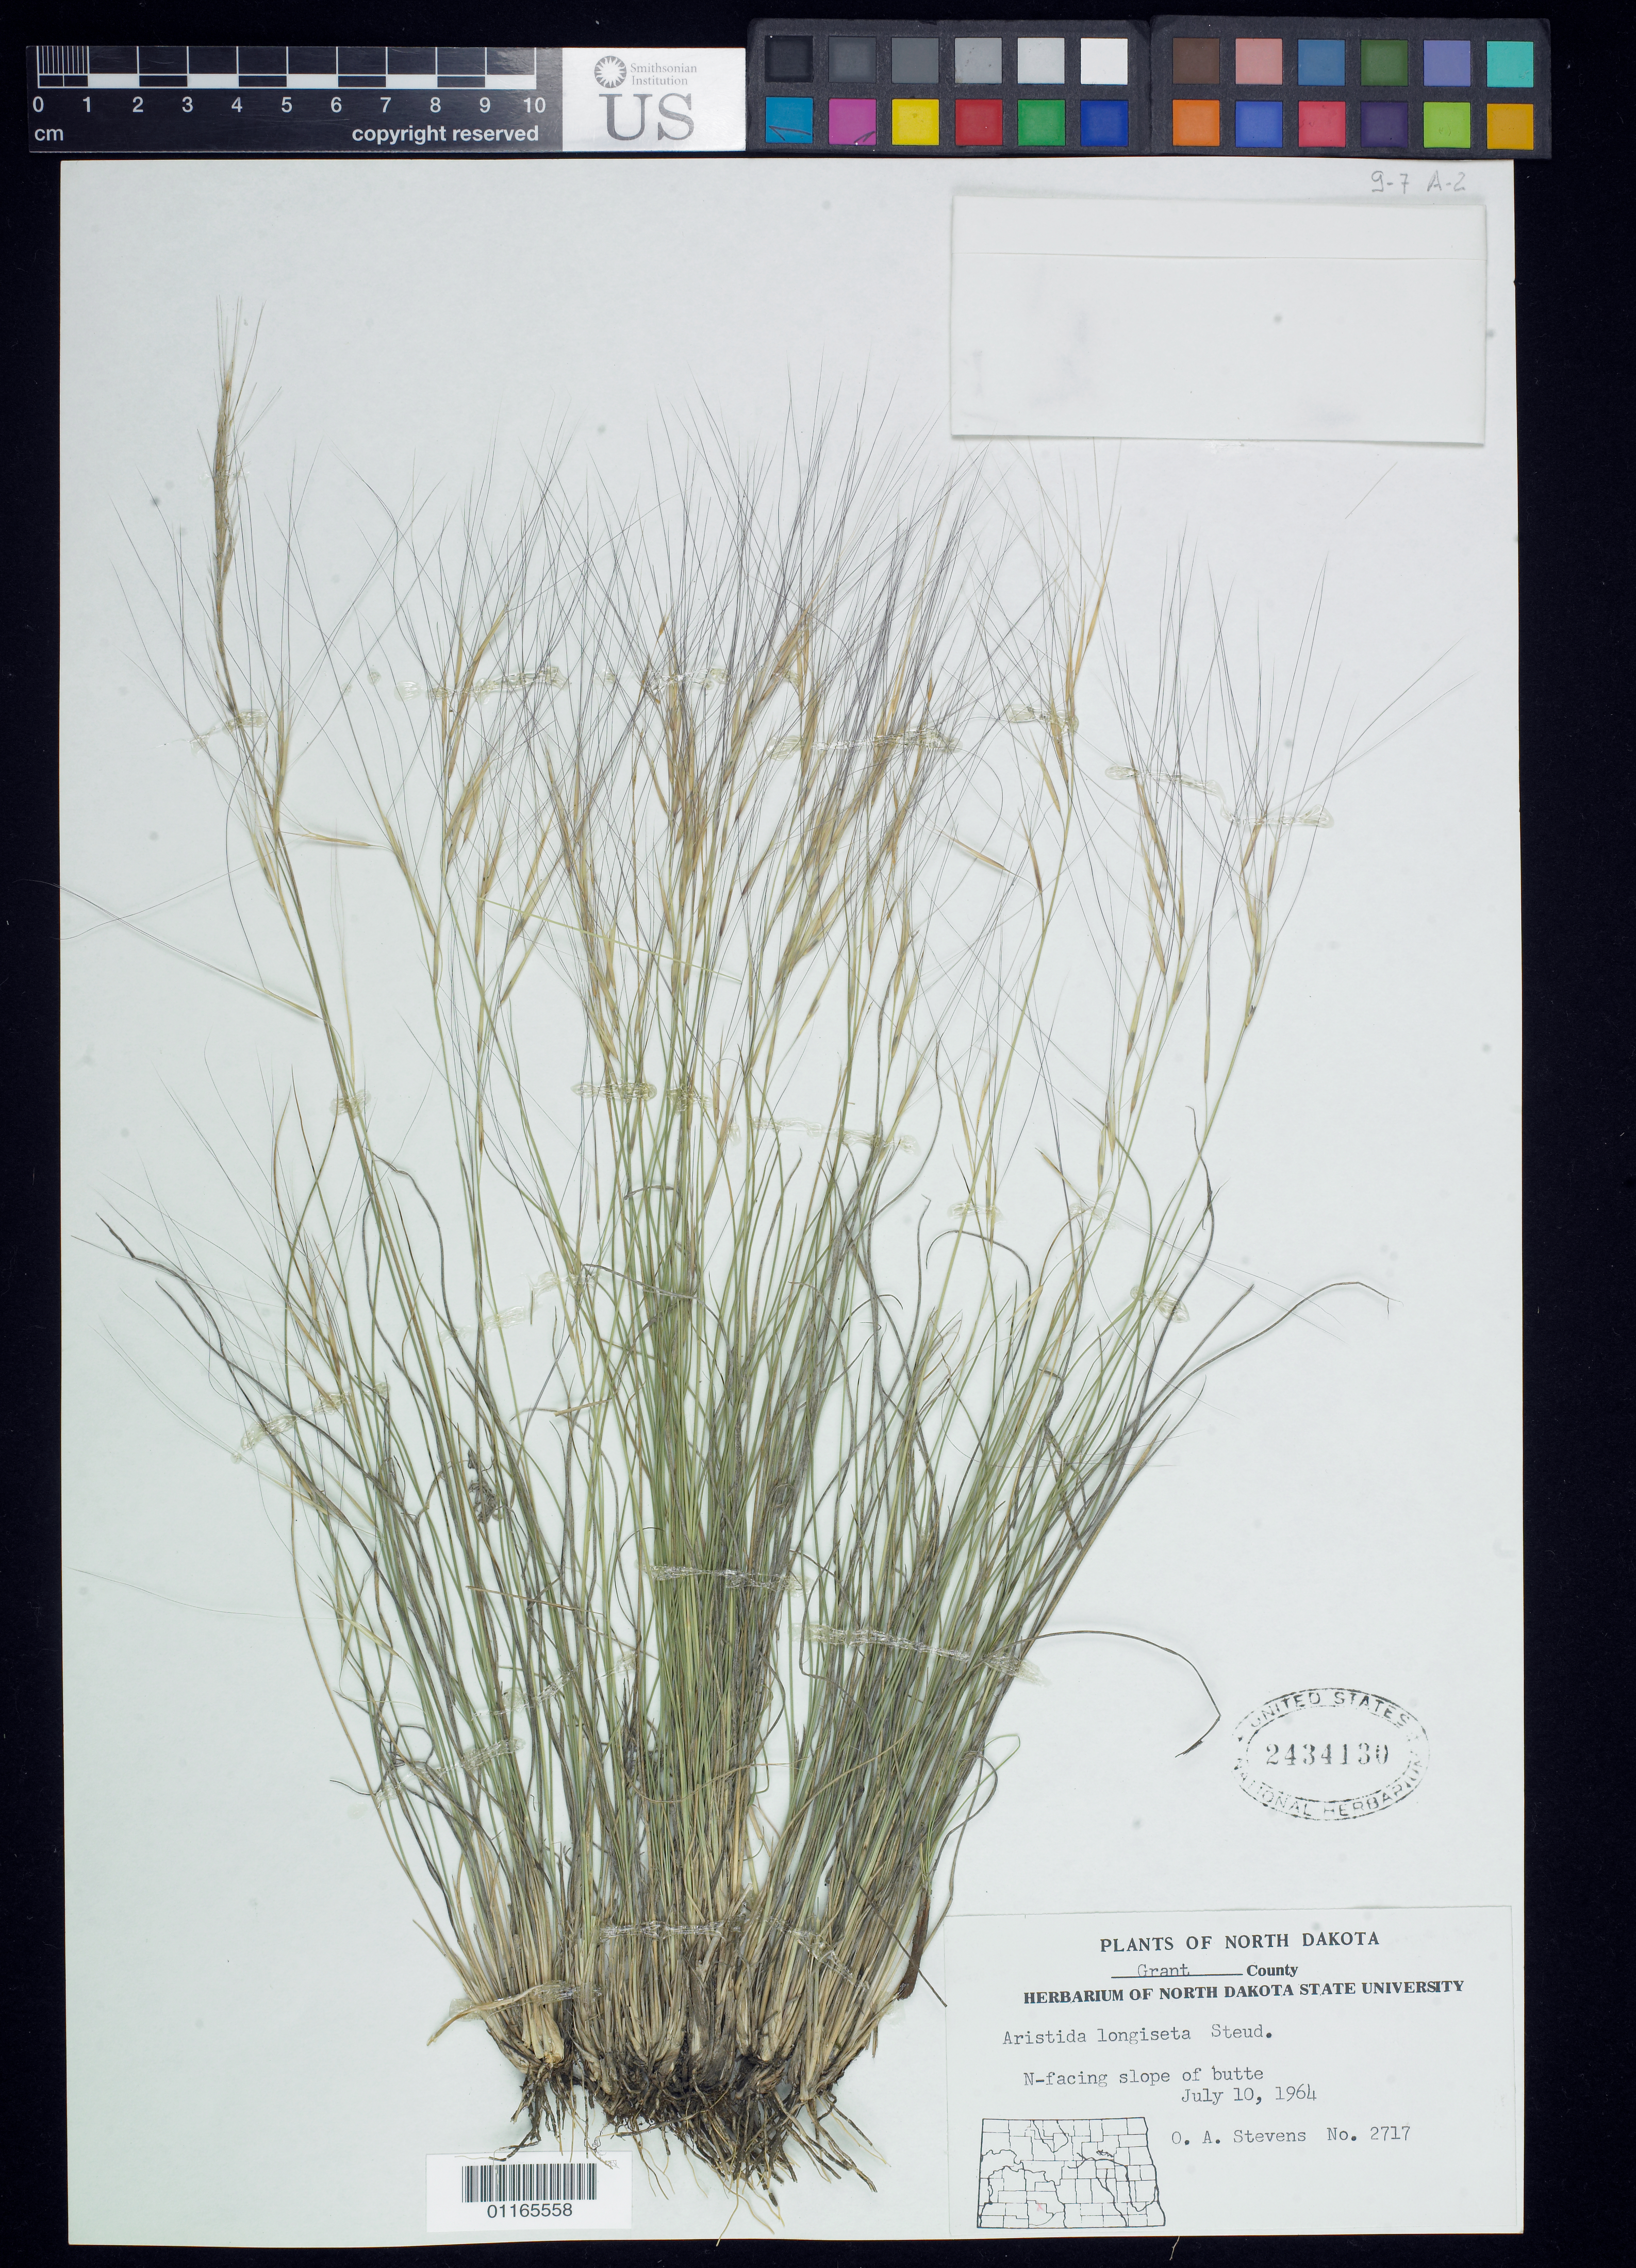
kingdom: Plantae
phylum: Tracheophyta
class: Liliopsida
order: Poales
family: Poaceae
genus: Aristida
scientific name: Aristida longiseta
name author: Steud.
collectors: O. A. Stevens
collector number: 2717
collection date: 1964-07-10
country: United States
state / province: North Dakota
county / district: Grant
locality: N-facing slope of butte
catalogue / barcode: US 2434130